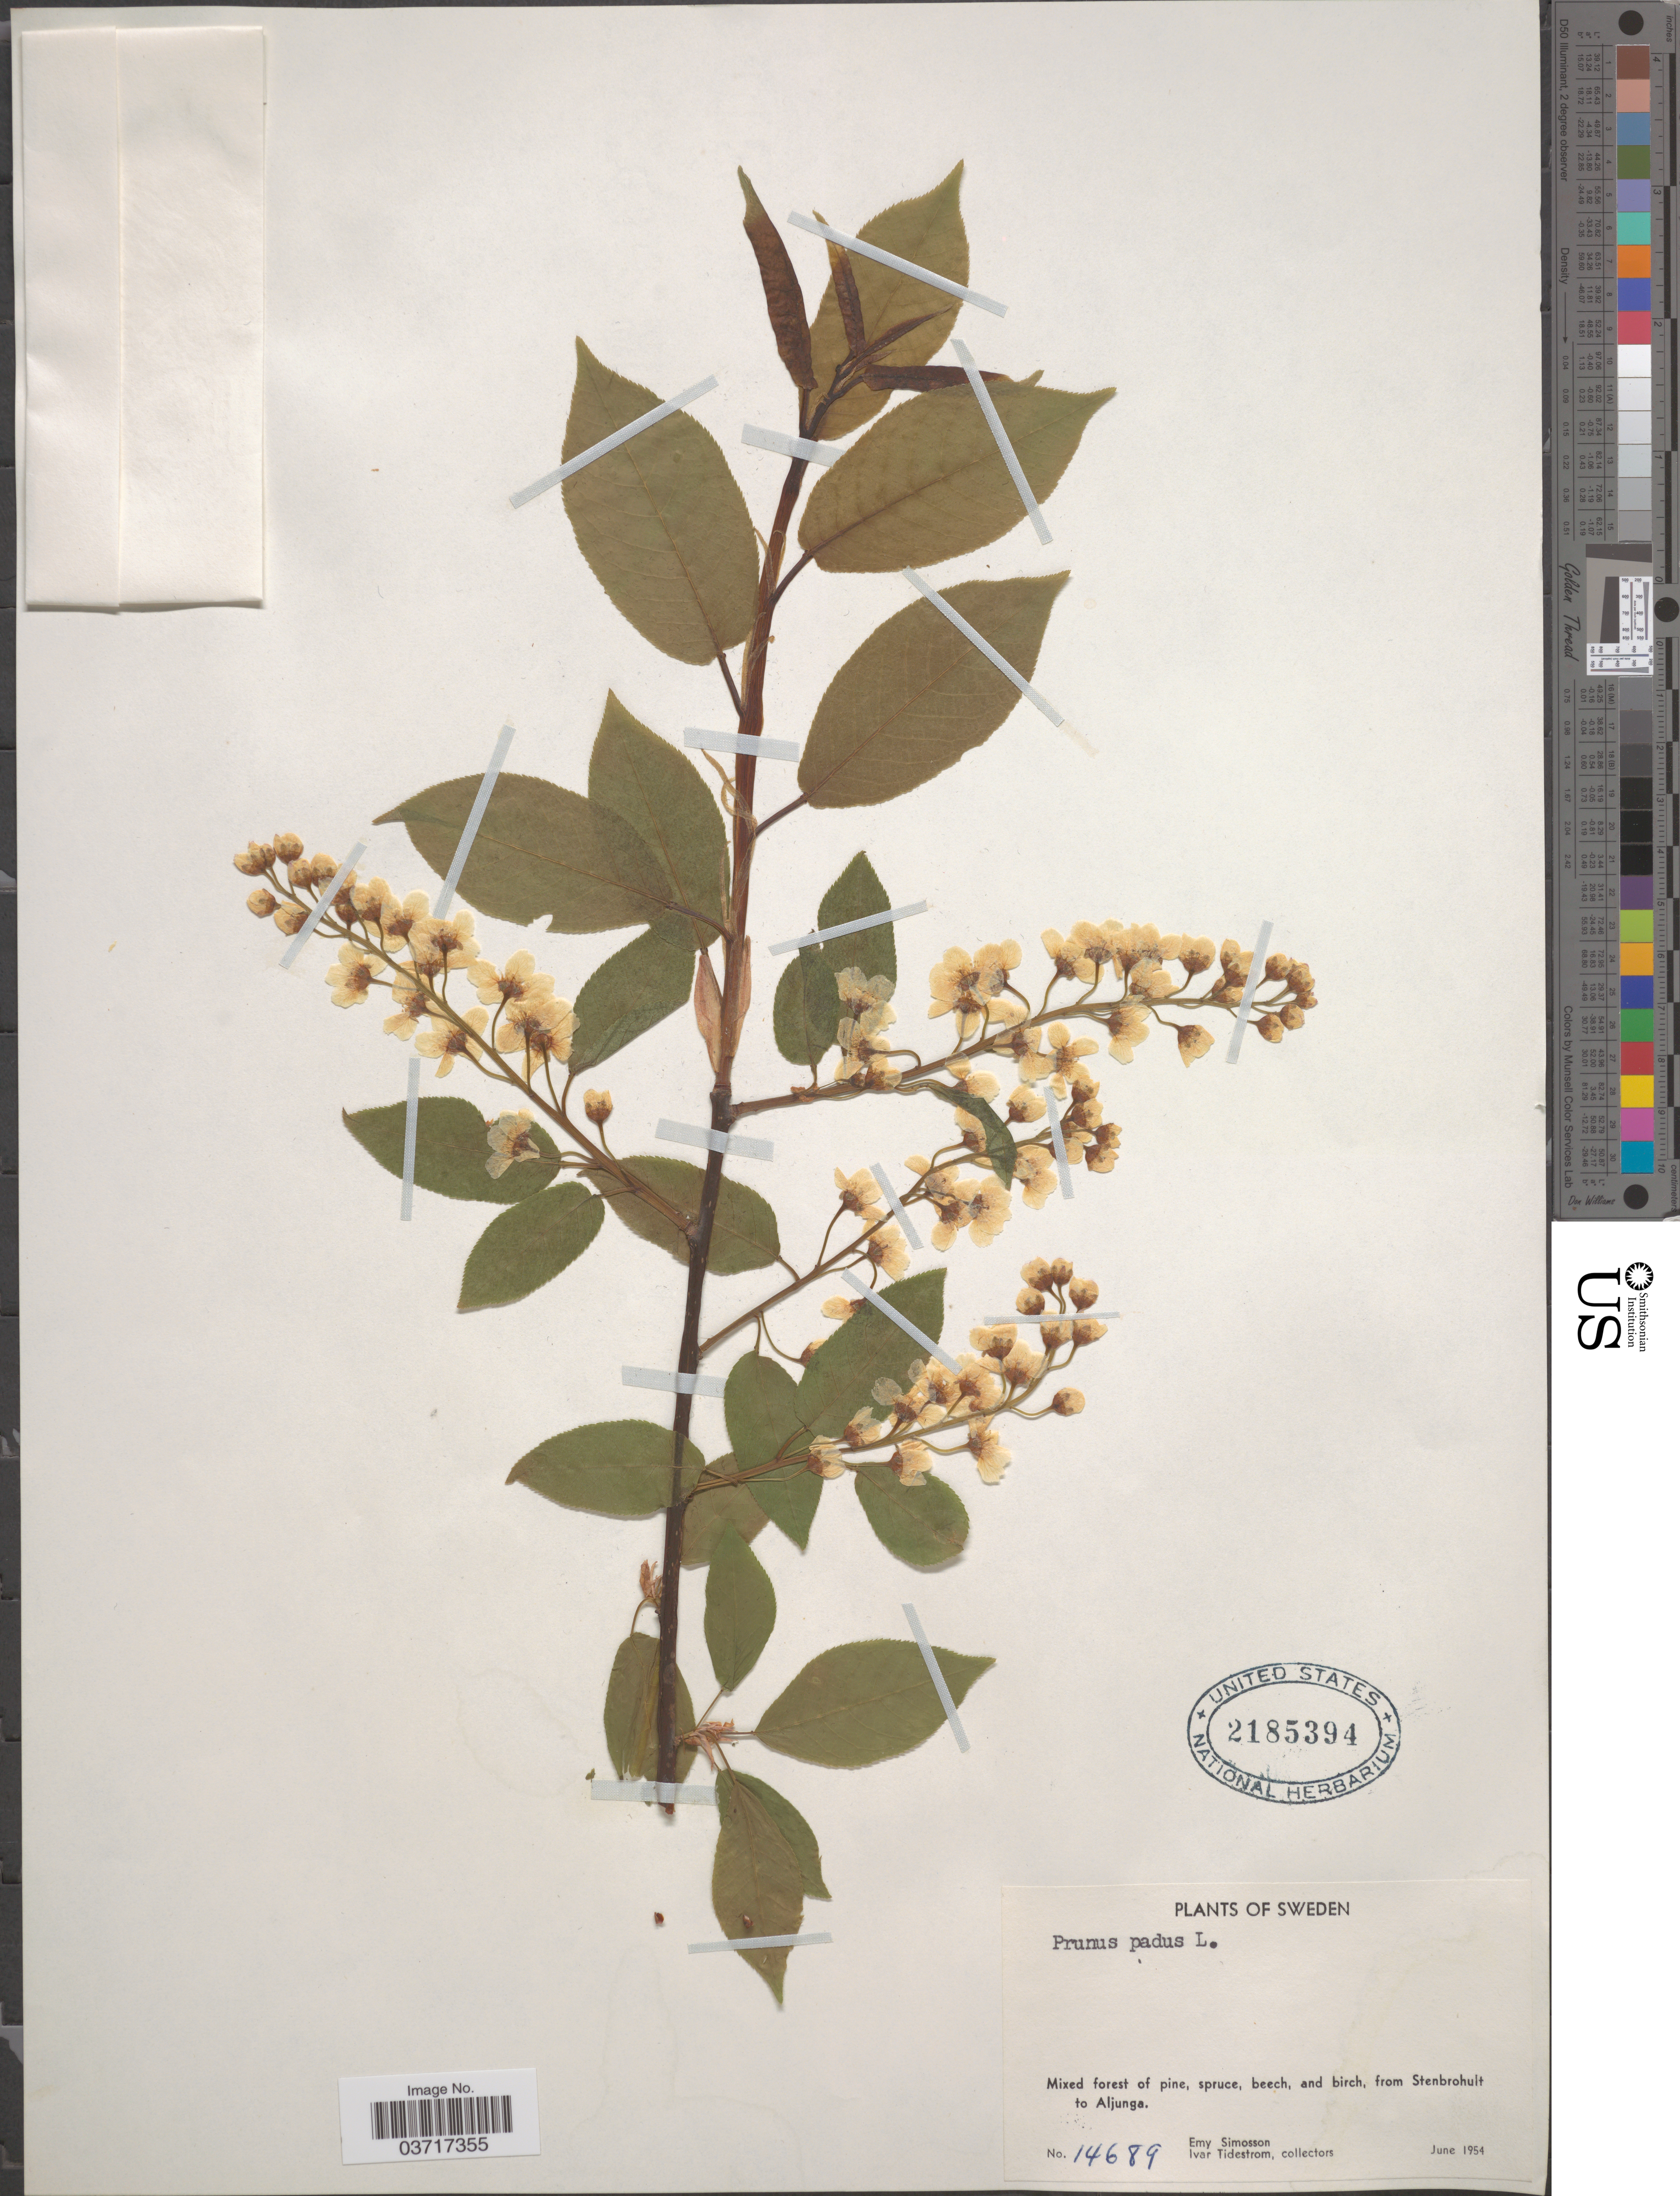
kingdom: Plantae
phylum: Tracheophyta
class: Magnoliopsida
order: Rosales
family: Rosaceae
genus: Prunus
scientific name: Prunus padus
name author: L.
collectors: E. Simosson & I. F. Tidestrom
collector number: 14689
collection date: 1954-06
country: Sweden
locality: From Stenbrohult to Aljunga.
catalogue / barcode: US 2185394